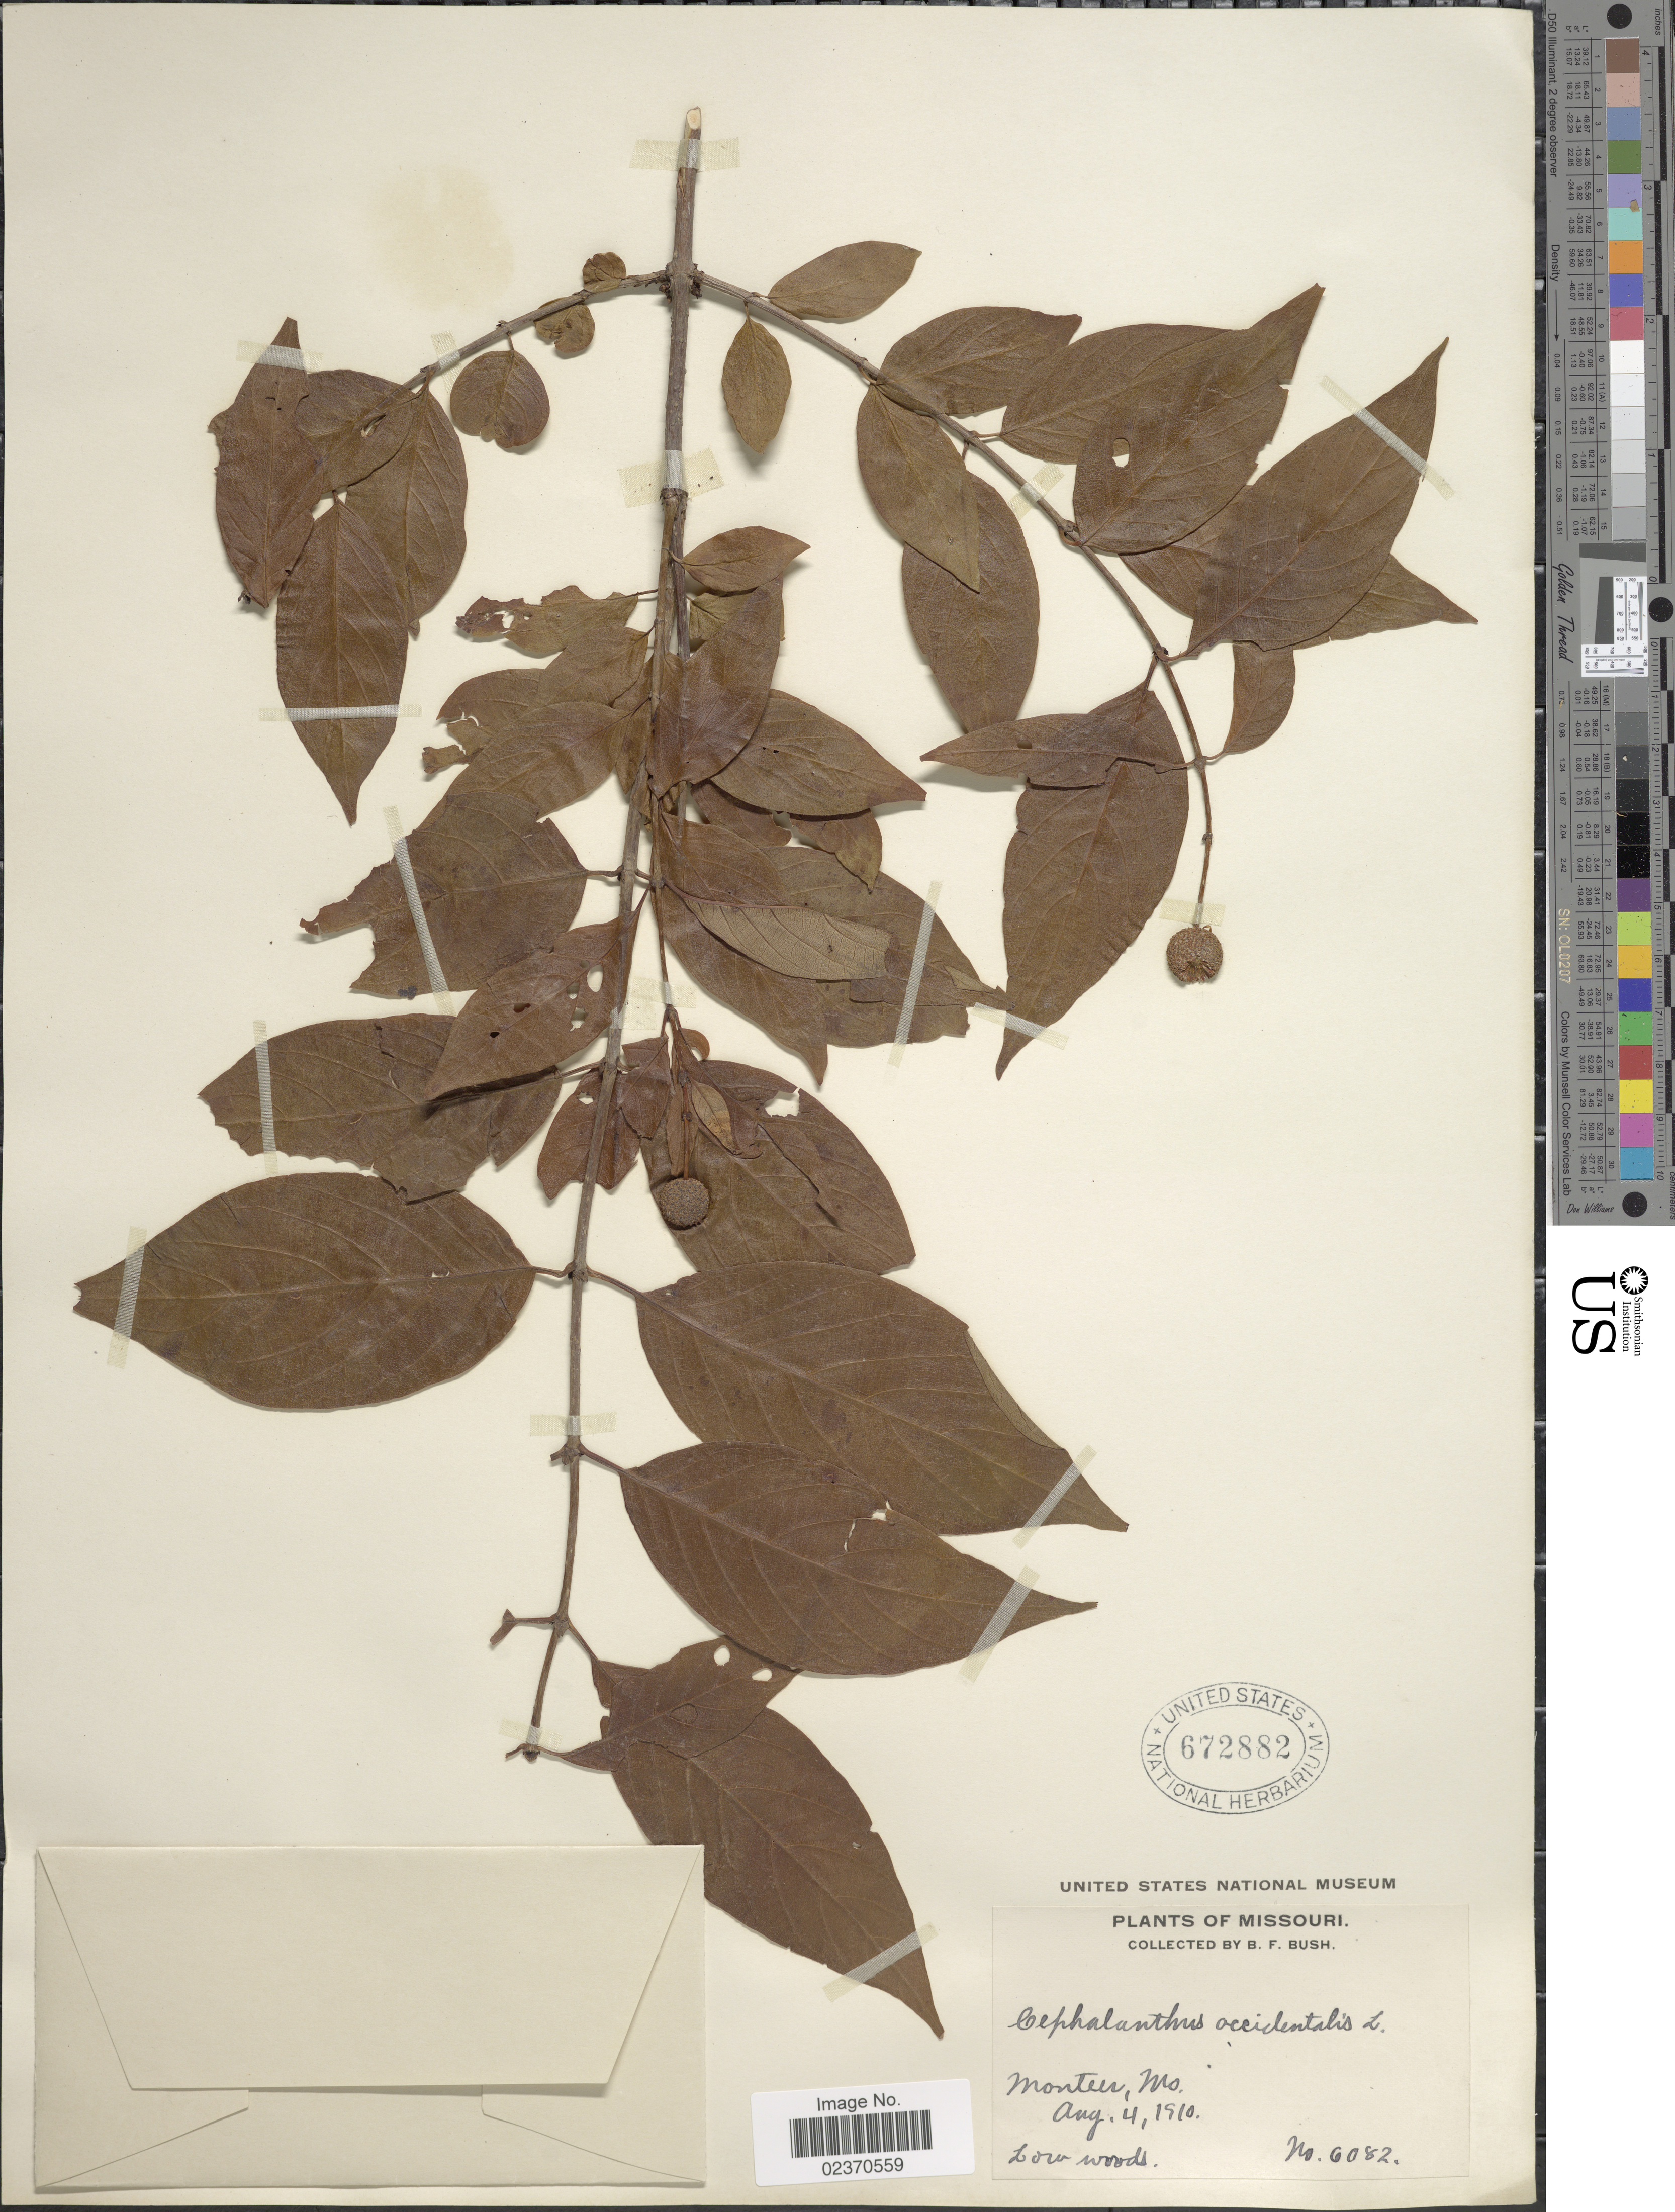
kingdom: Plantae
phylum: Tracheophyta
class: Magnoliopsida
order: Gentianales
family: Rubiaceae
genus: Cephalanthus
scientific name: Cephalanthus occidentalis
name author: L.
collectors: B. F. Bush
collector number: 6082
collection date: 1910-08-04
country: United States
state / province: Missouri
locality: Monteer, Mo.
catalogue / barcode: US 672882